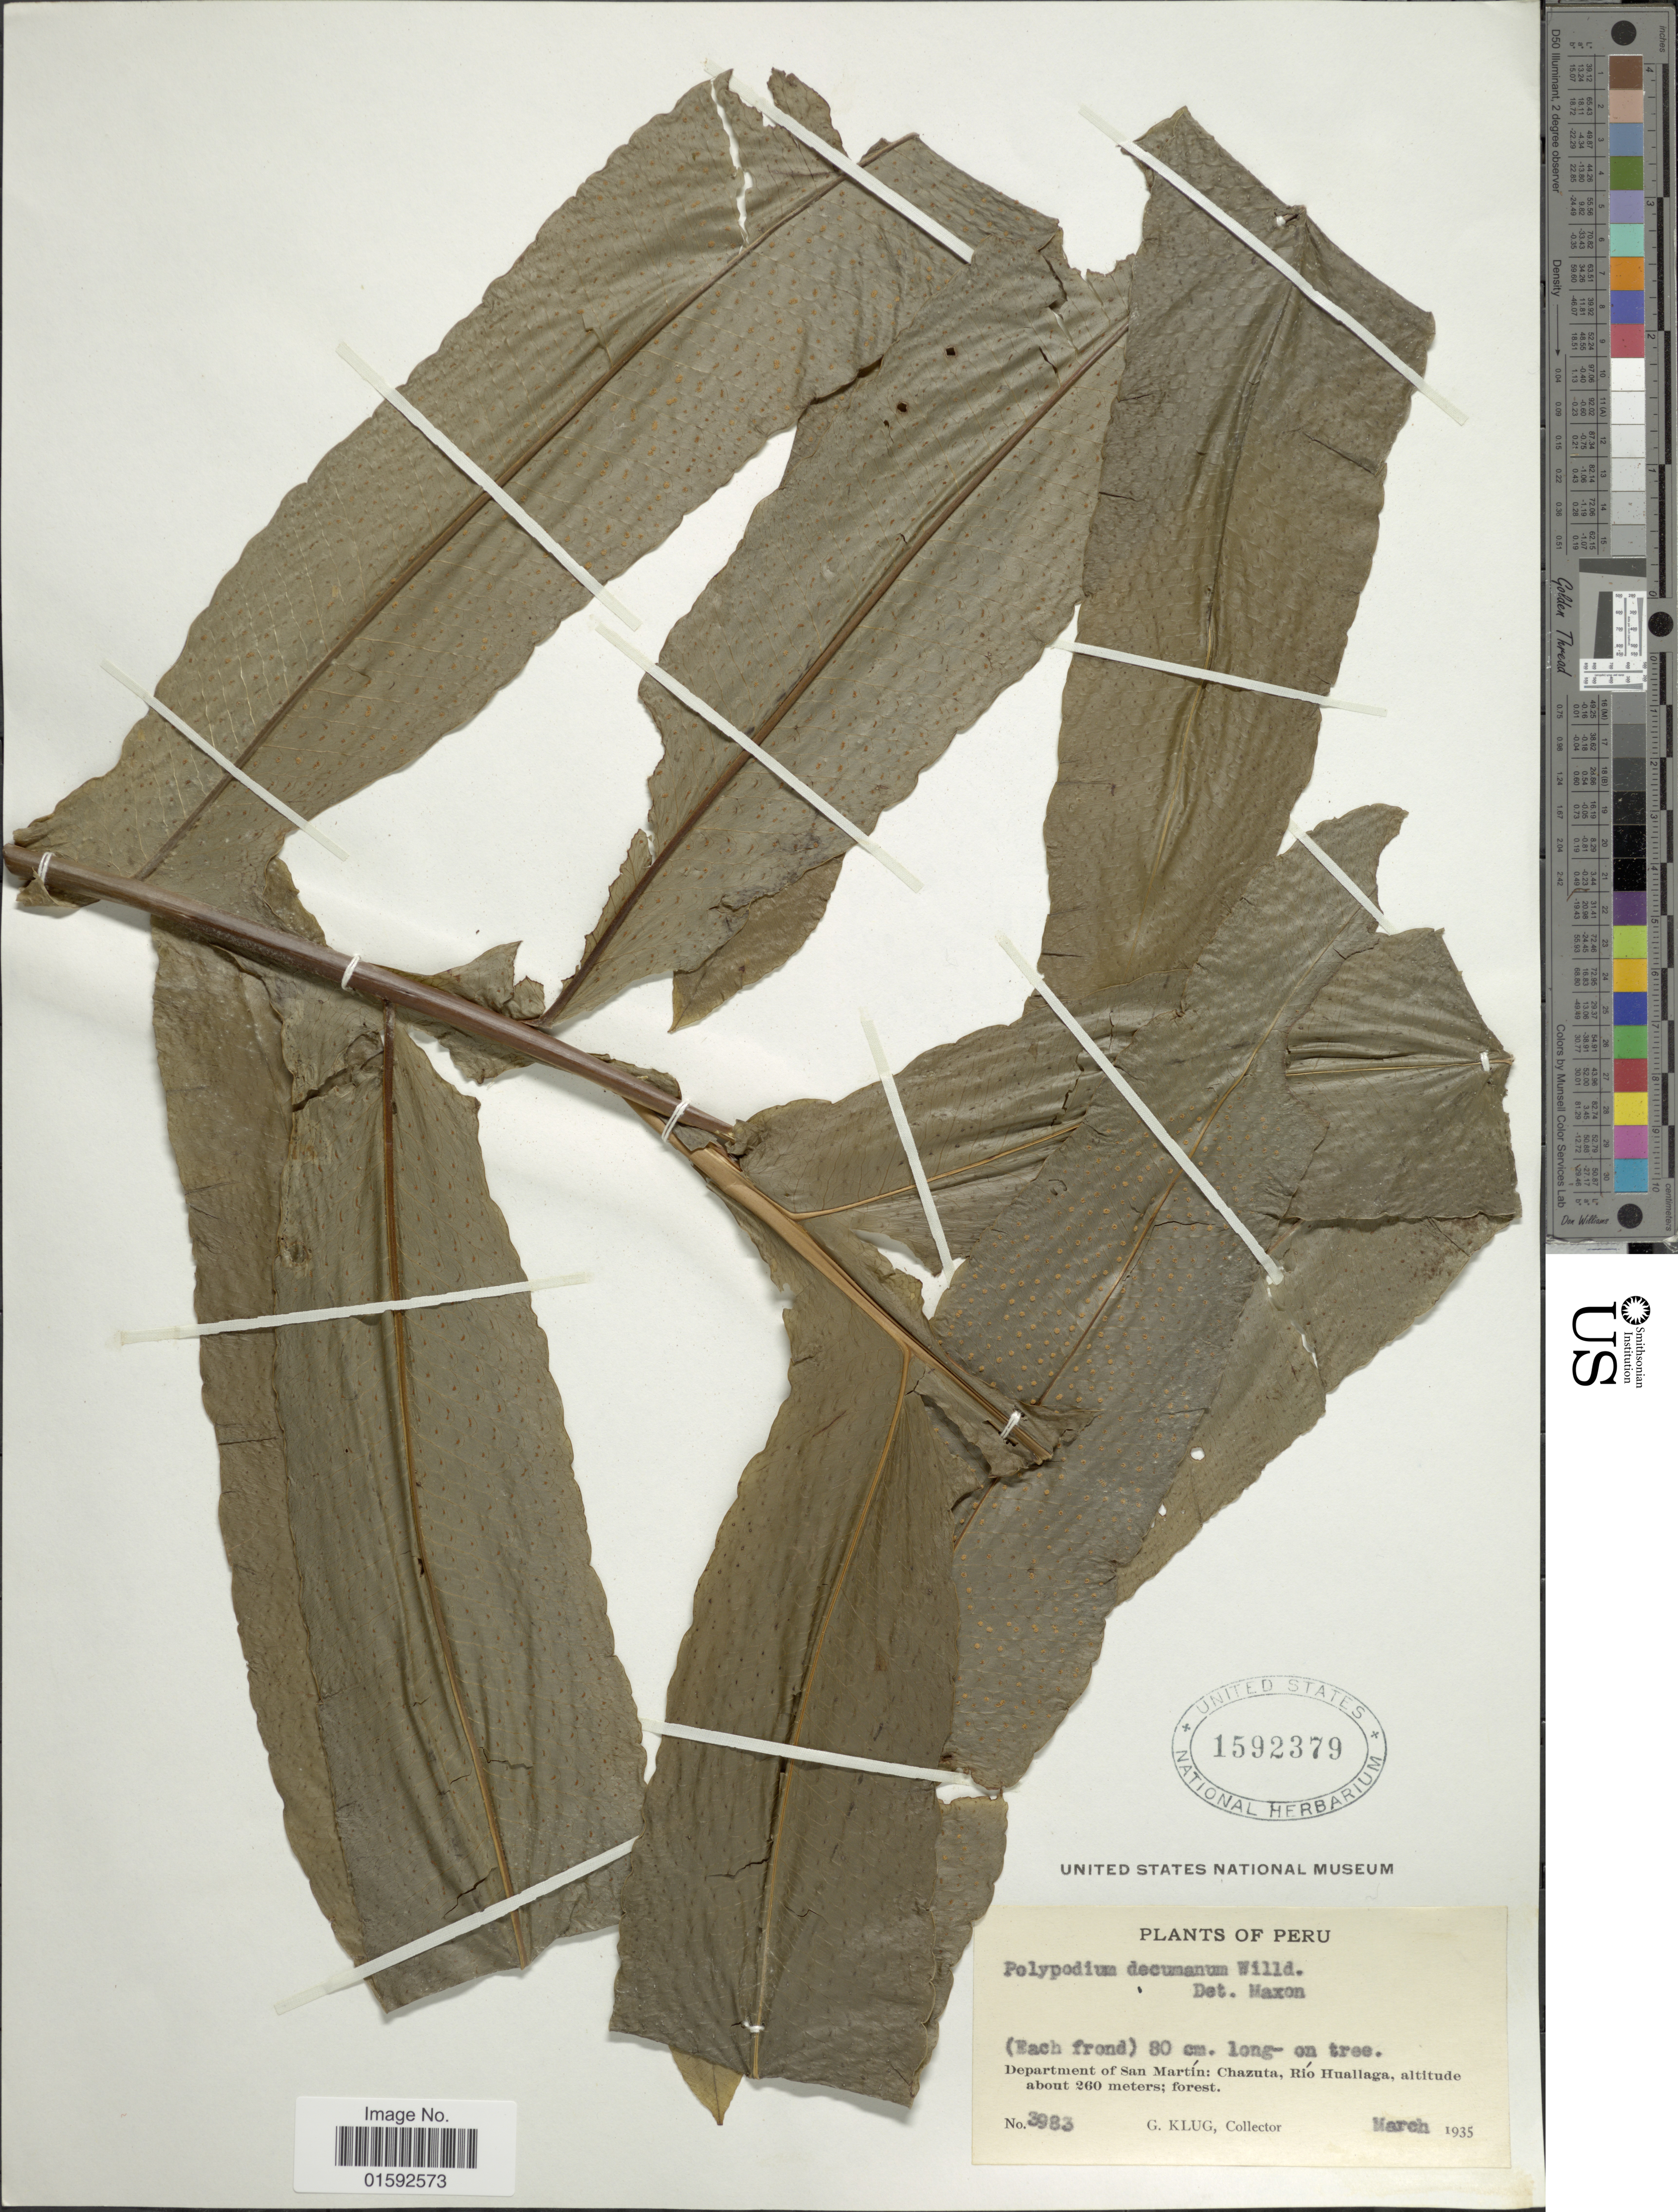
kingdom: Plantae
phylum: Tracheophyta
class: Polypodiopsida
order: Polypodiales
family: Polypodiaceae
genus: Phlebodium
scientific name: Phlebodium decumanum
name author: (Willd.) J. Sm.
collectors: G. Klug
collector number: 3983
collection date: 1935-03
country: Peru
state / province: San Martín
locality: Peru, Department of San Martín: Chazuta, Río Huallaga.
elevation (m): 260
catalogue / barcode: US 1592379